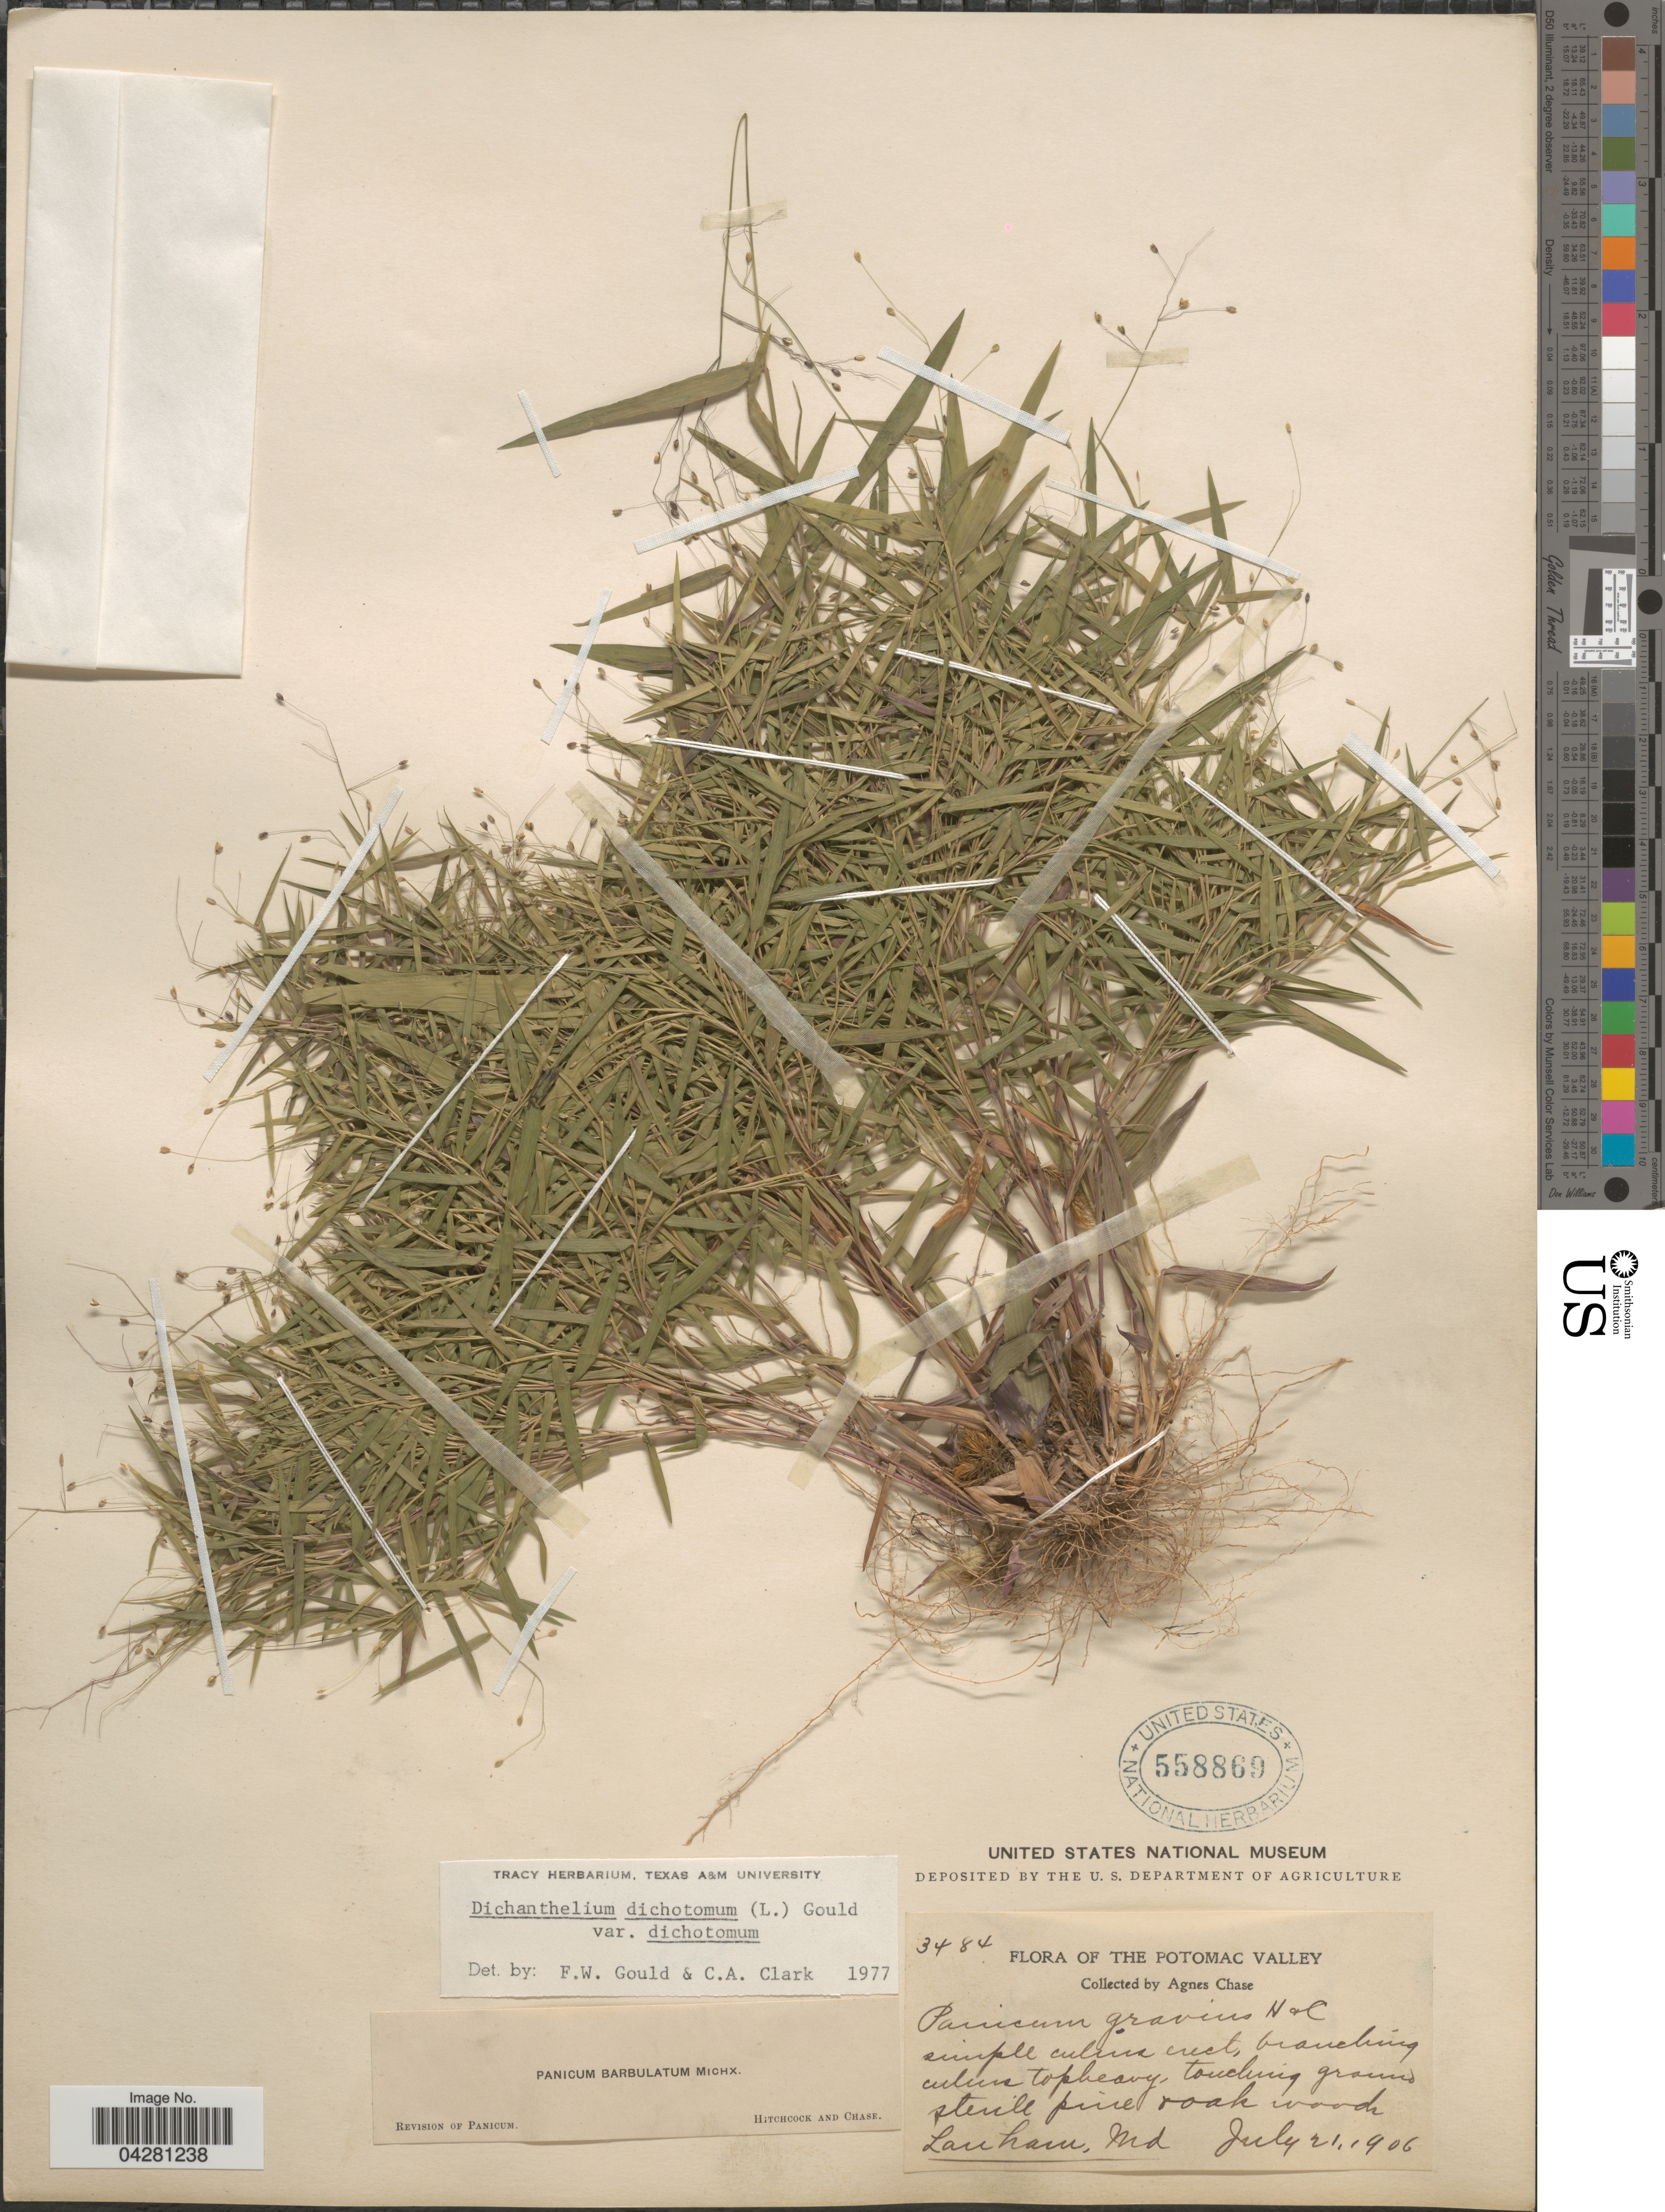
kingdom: Plantae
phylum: Tracheophyta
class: Liliopsida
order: Poales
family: Poaceae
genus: Dichanthelium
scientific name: Dichanthelium dichotomum var. dichotomum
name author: (L.) Gould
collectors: A. Chase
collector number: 3484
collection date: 1906-07-21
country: United States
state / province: Maryland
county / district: Prince George's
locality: The Potomac Valley. Lanham.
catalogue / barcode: US 558869